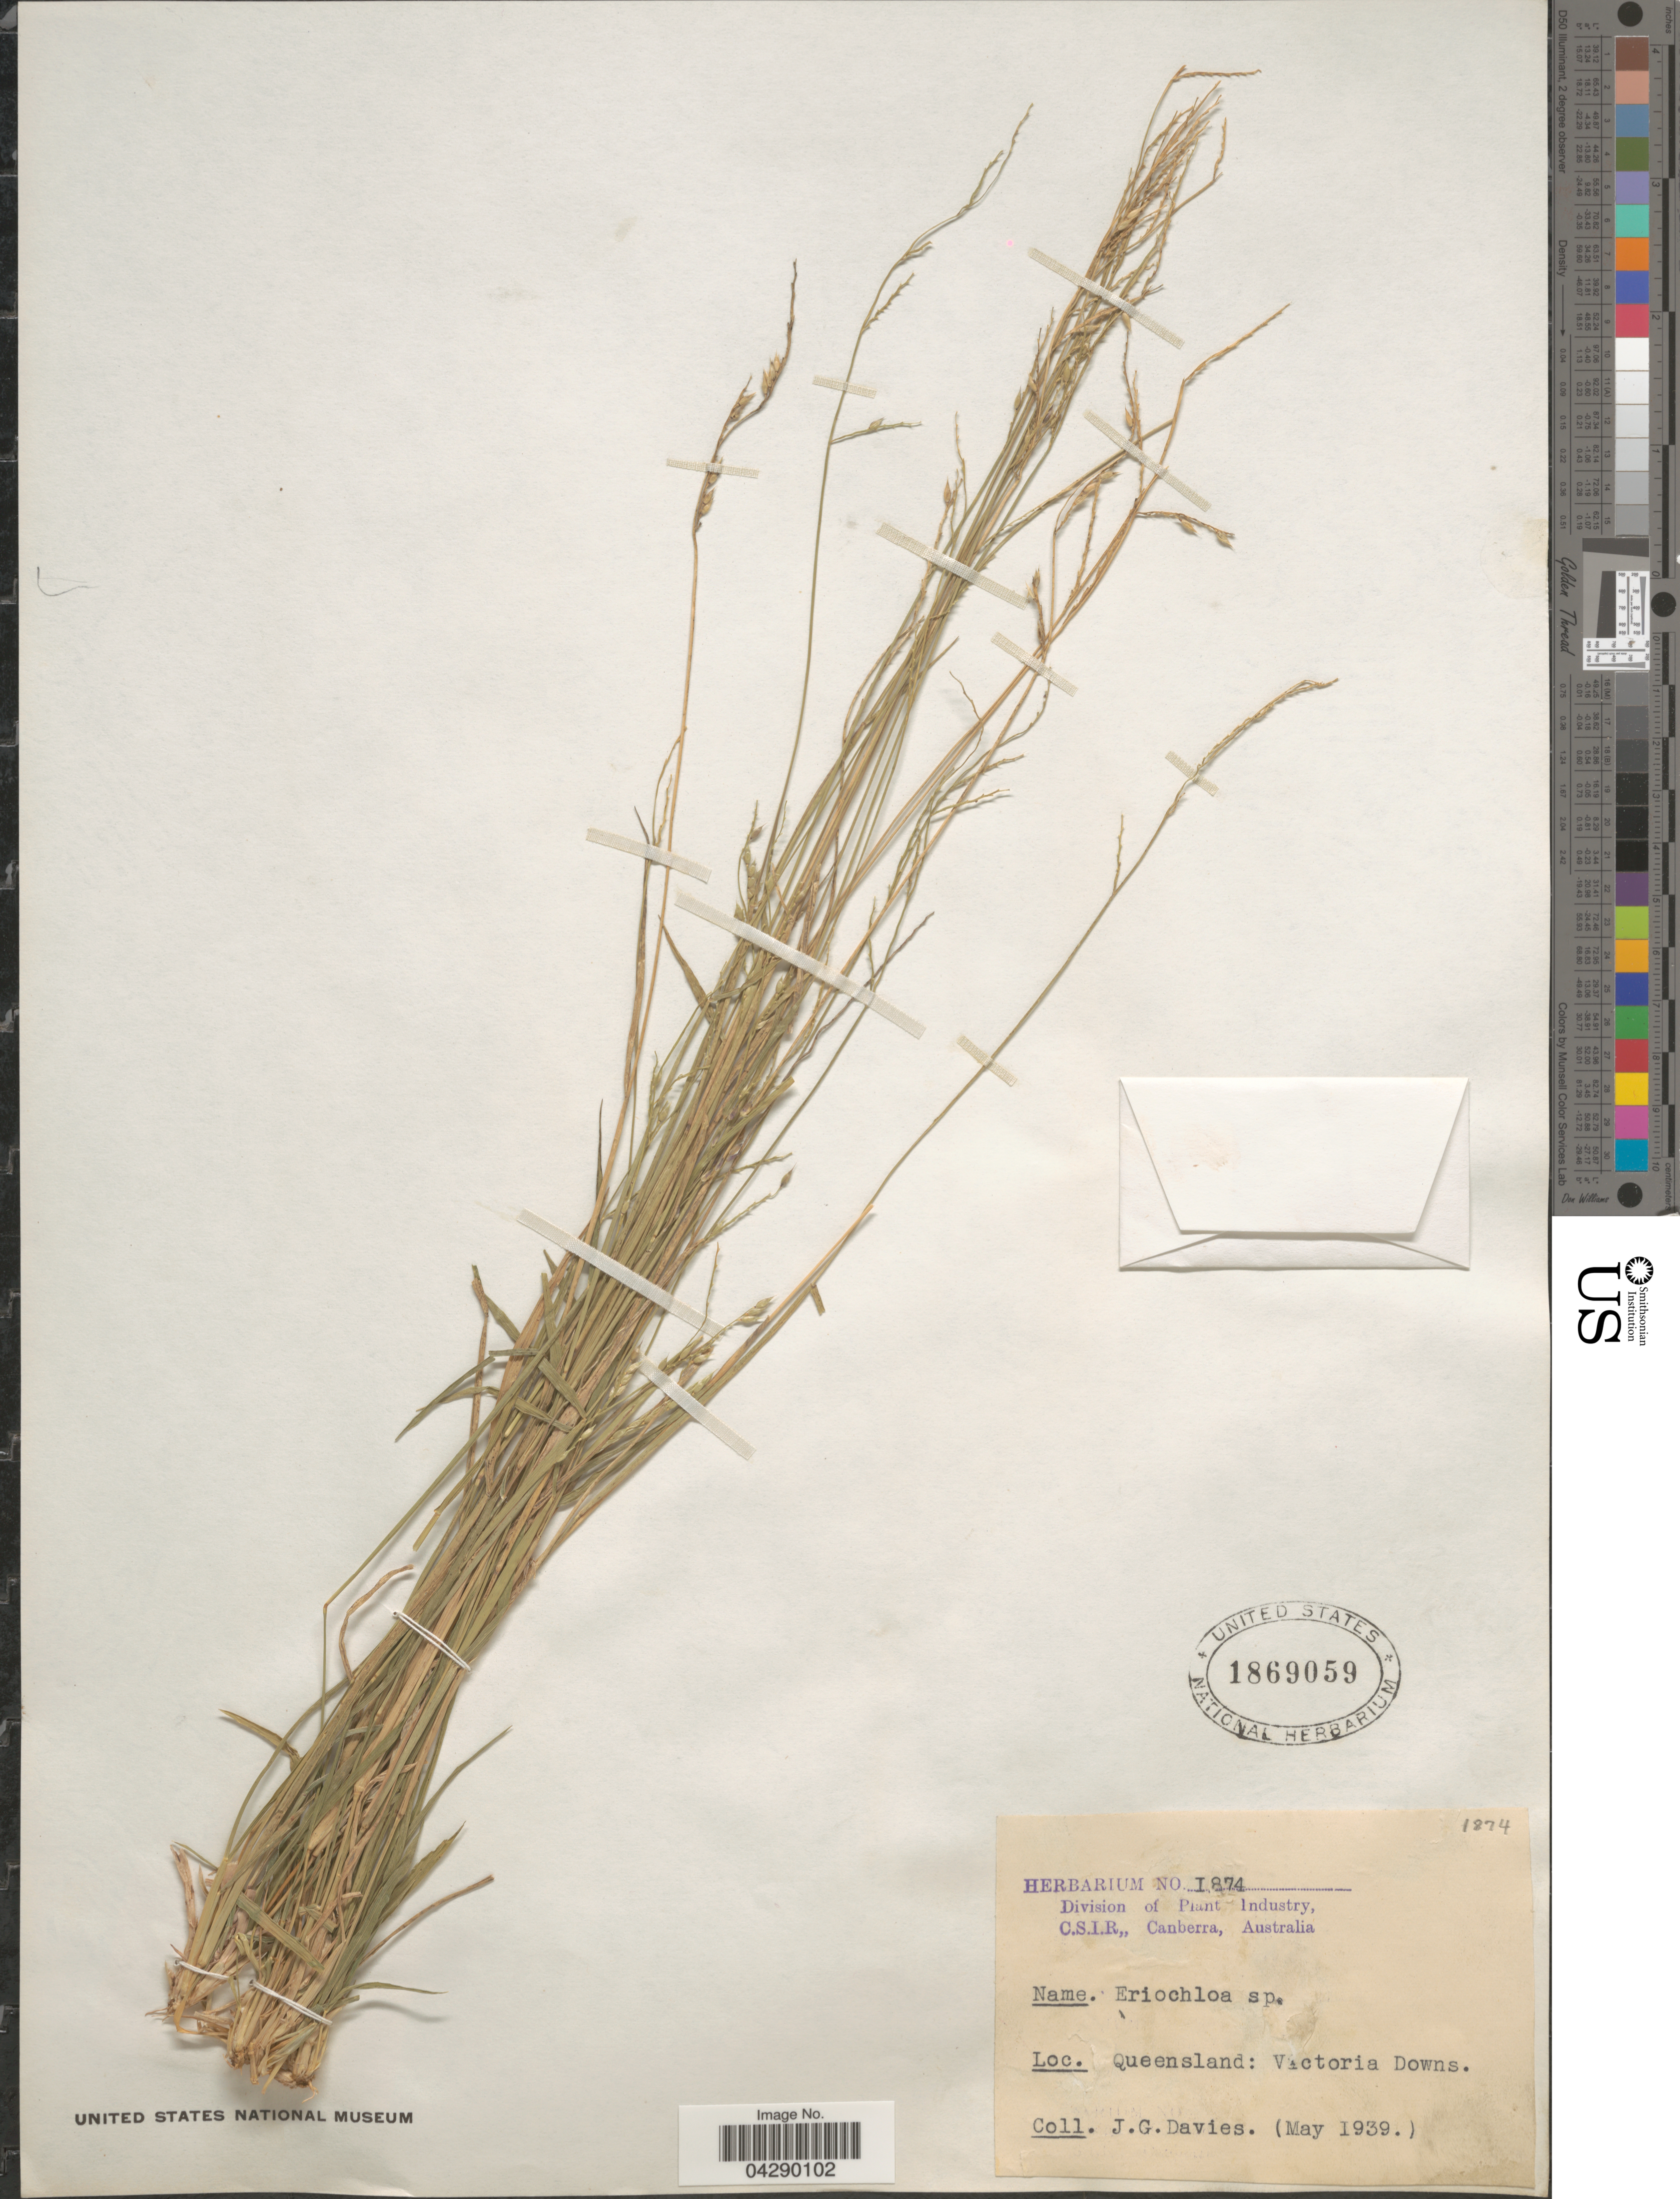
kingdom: Plantae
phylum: Tracheophyta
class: Liliopsida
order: Poales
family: Poaceae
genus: Eriochloa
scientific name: Eriochloa sp.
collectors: J. Davies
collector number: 1874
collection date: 1939-05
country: Australia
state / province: Queensland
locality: Victoria Downs.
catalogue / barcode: US 1869059